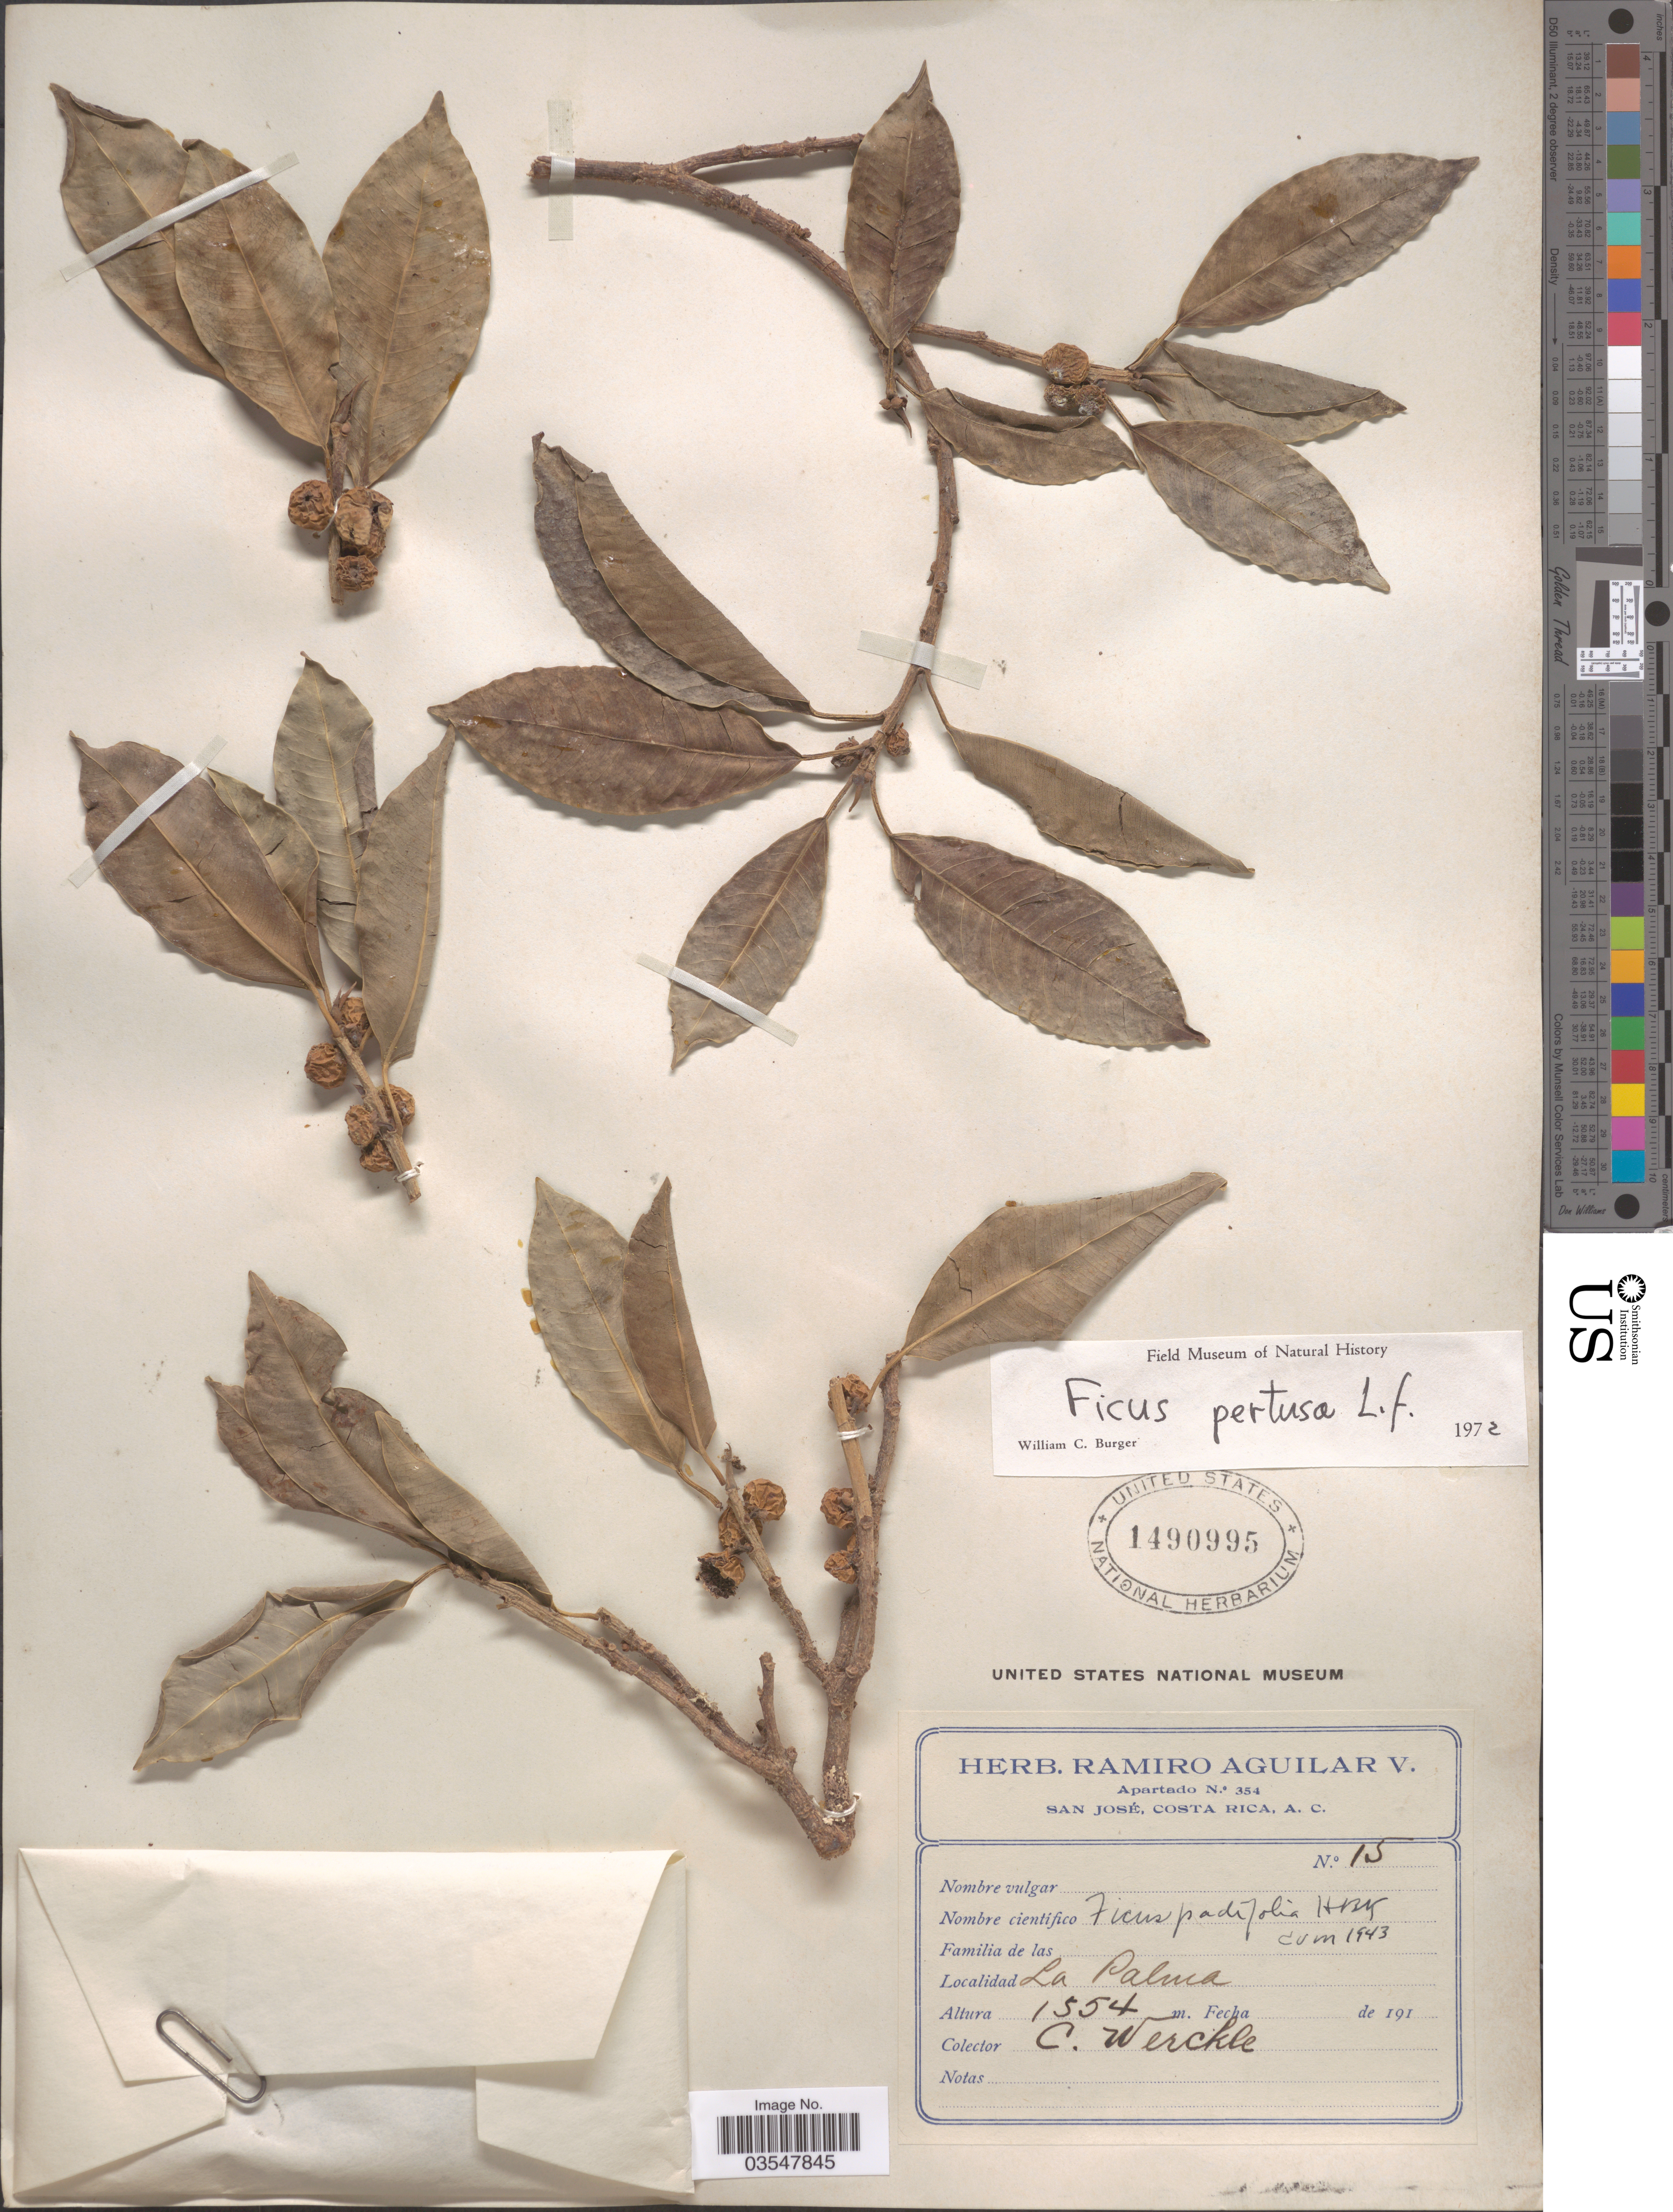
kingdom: Plantae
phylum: Tracheophyta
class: Magnoliopsida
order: Rosales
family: Moraceae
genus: Ficus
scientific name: Ficus pertusa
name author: L. f.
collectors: C. Wercklé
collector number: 15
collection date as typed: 191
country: Costa Rica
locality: La Palma.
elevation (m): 1554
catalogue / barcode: US 1490995